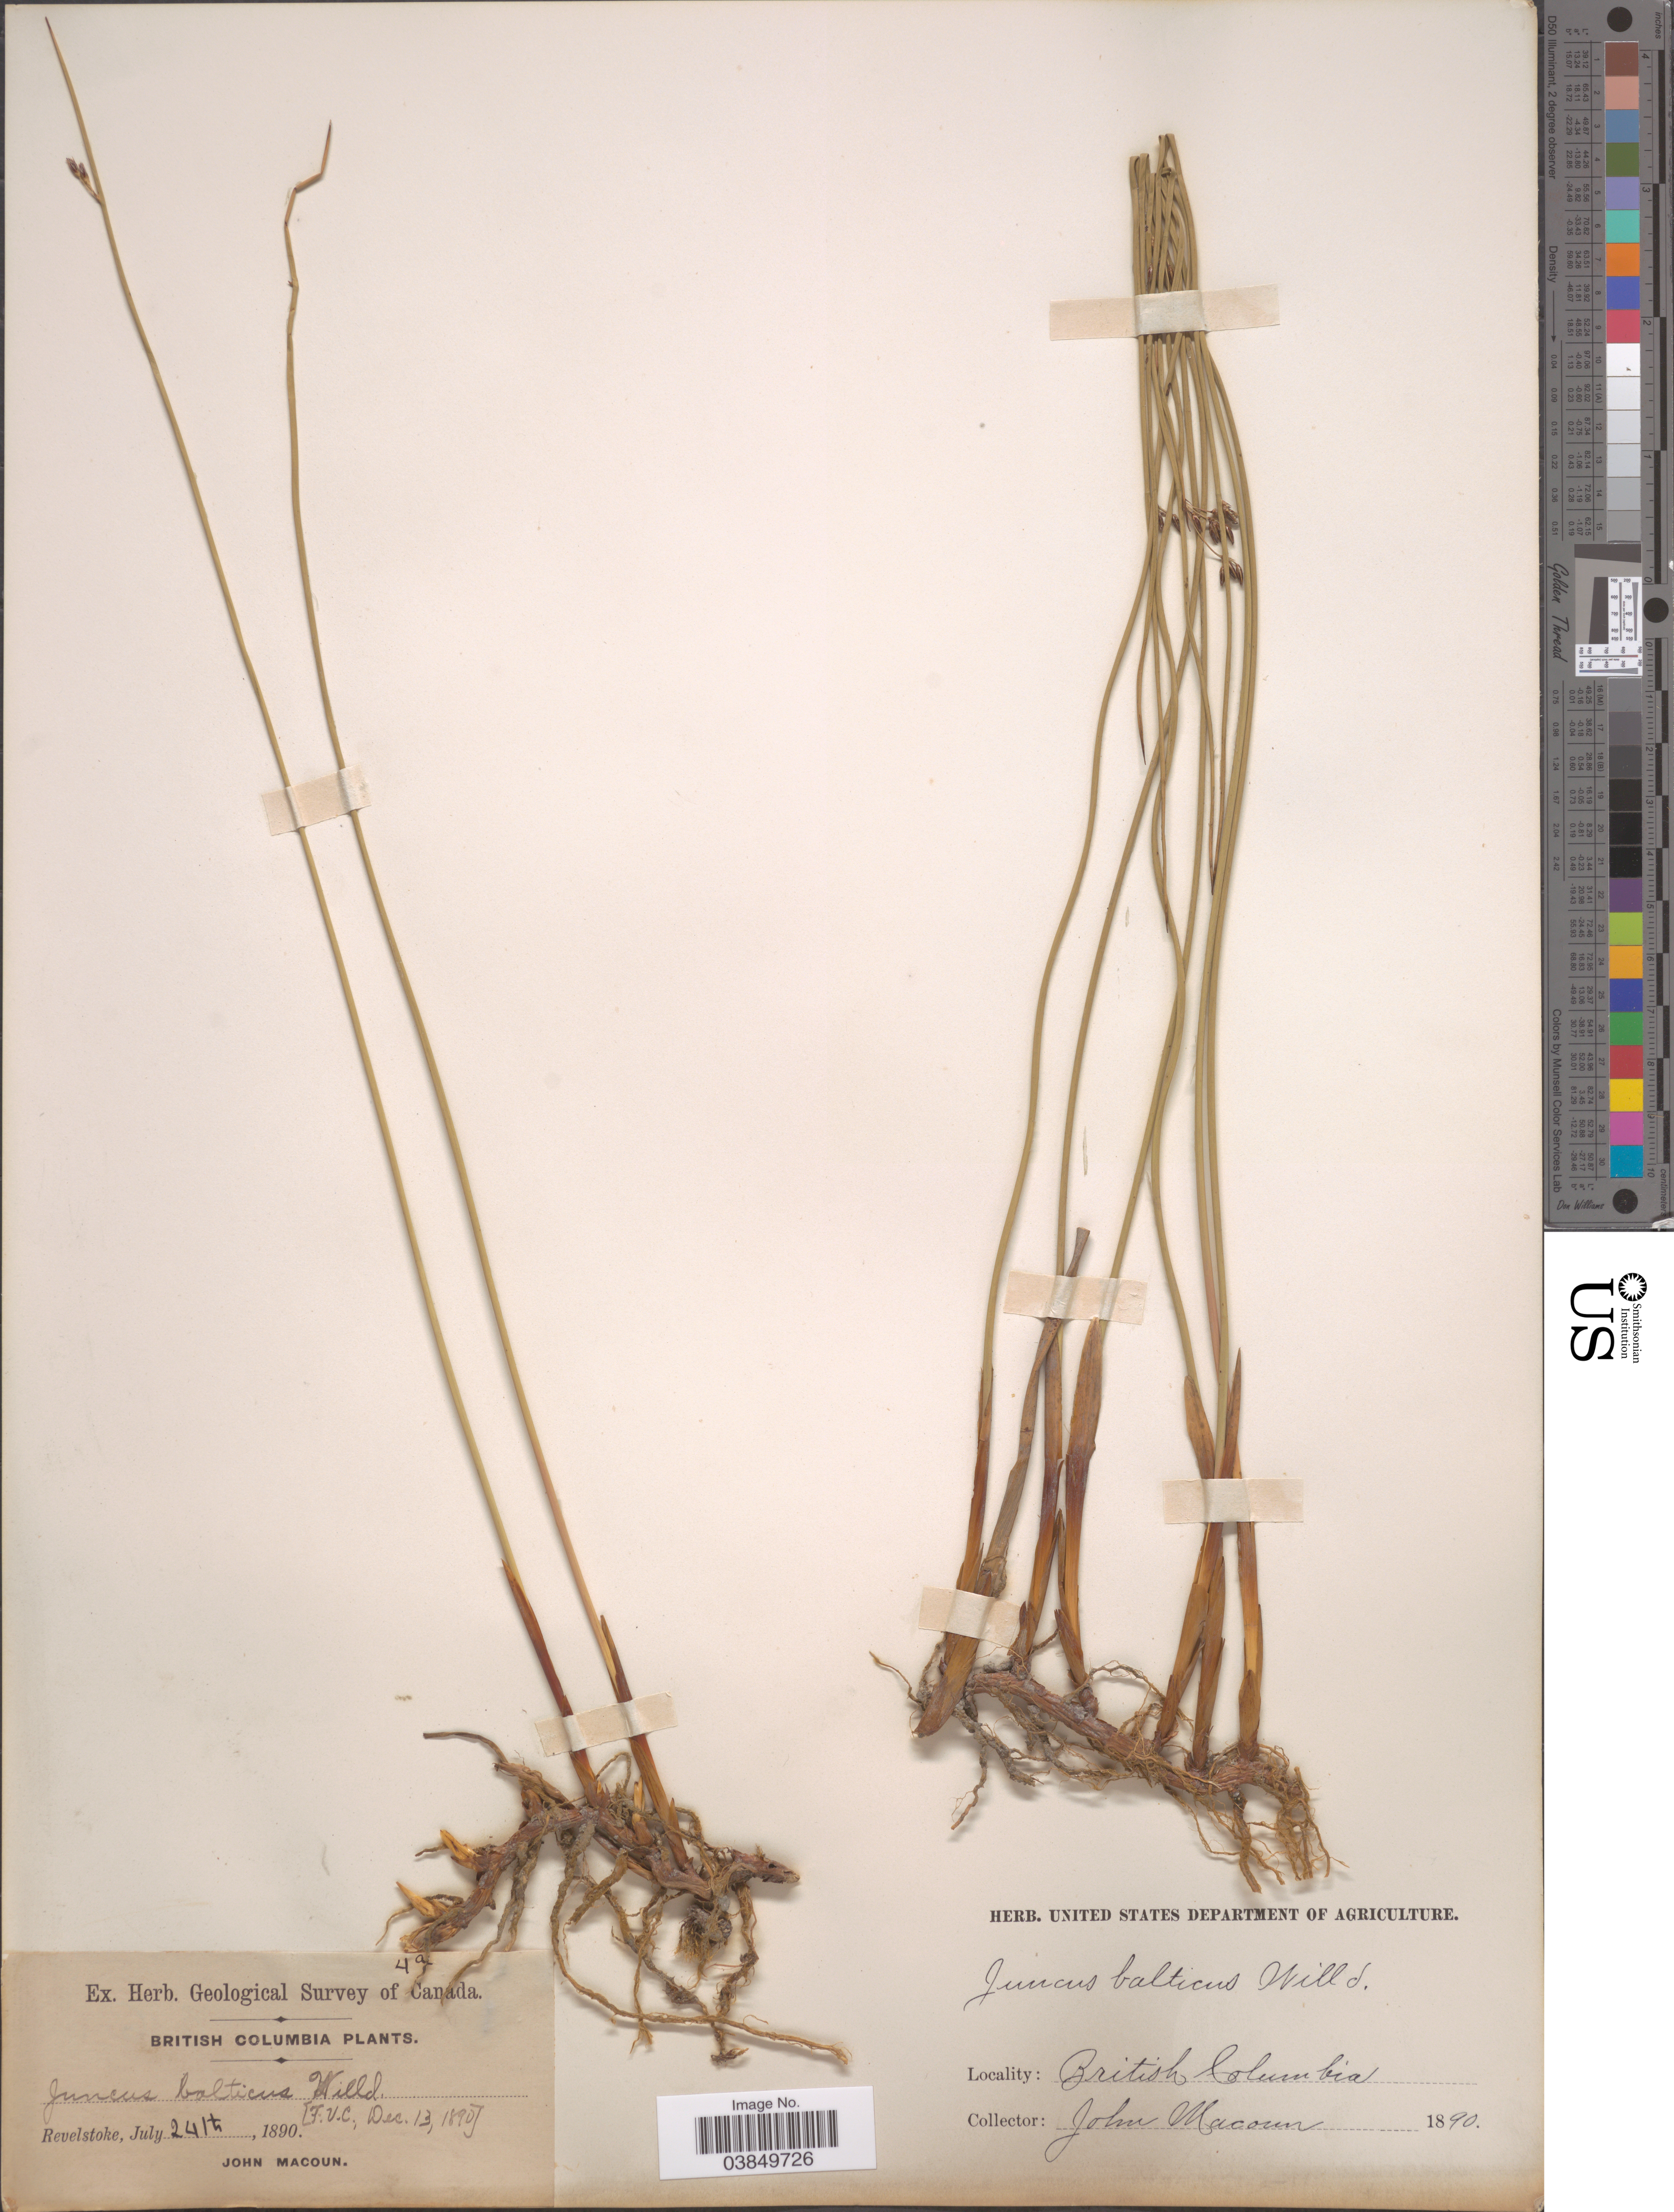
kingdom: Plantae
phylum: Tracheophyta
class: Liliopsida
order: Poales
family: Juncaceae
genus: Juncus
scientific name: Juncus balticus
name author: Willd.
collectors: J. Macoun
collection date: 1890-07-24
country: Canada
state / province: British Columbia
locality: Revelstoke.